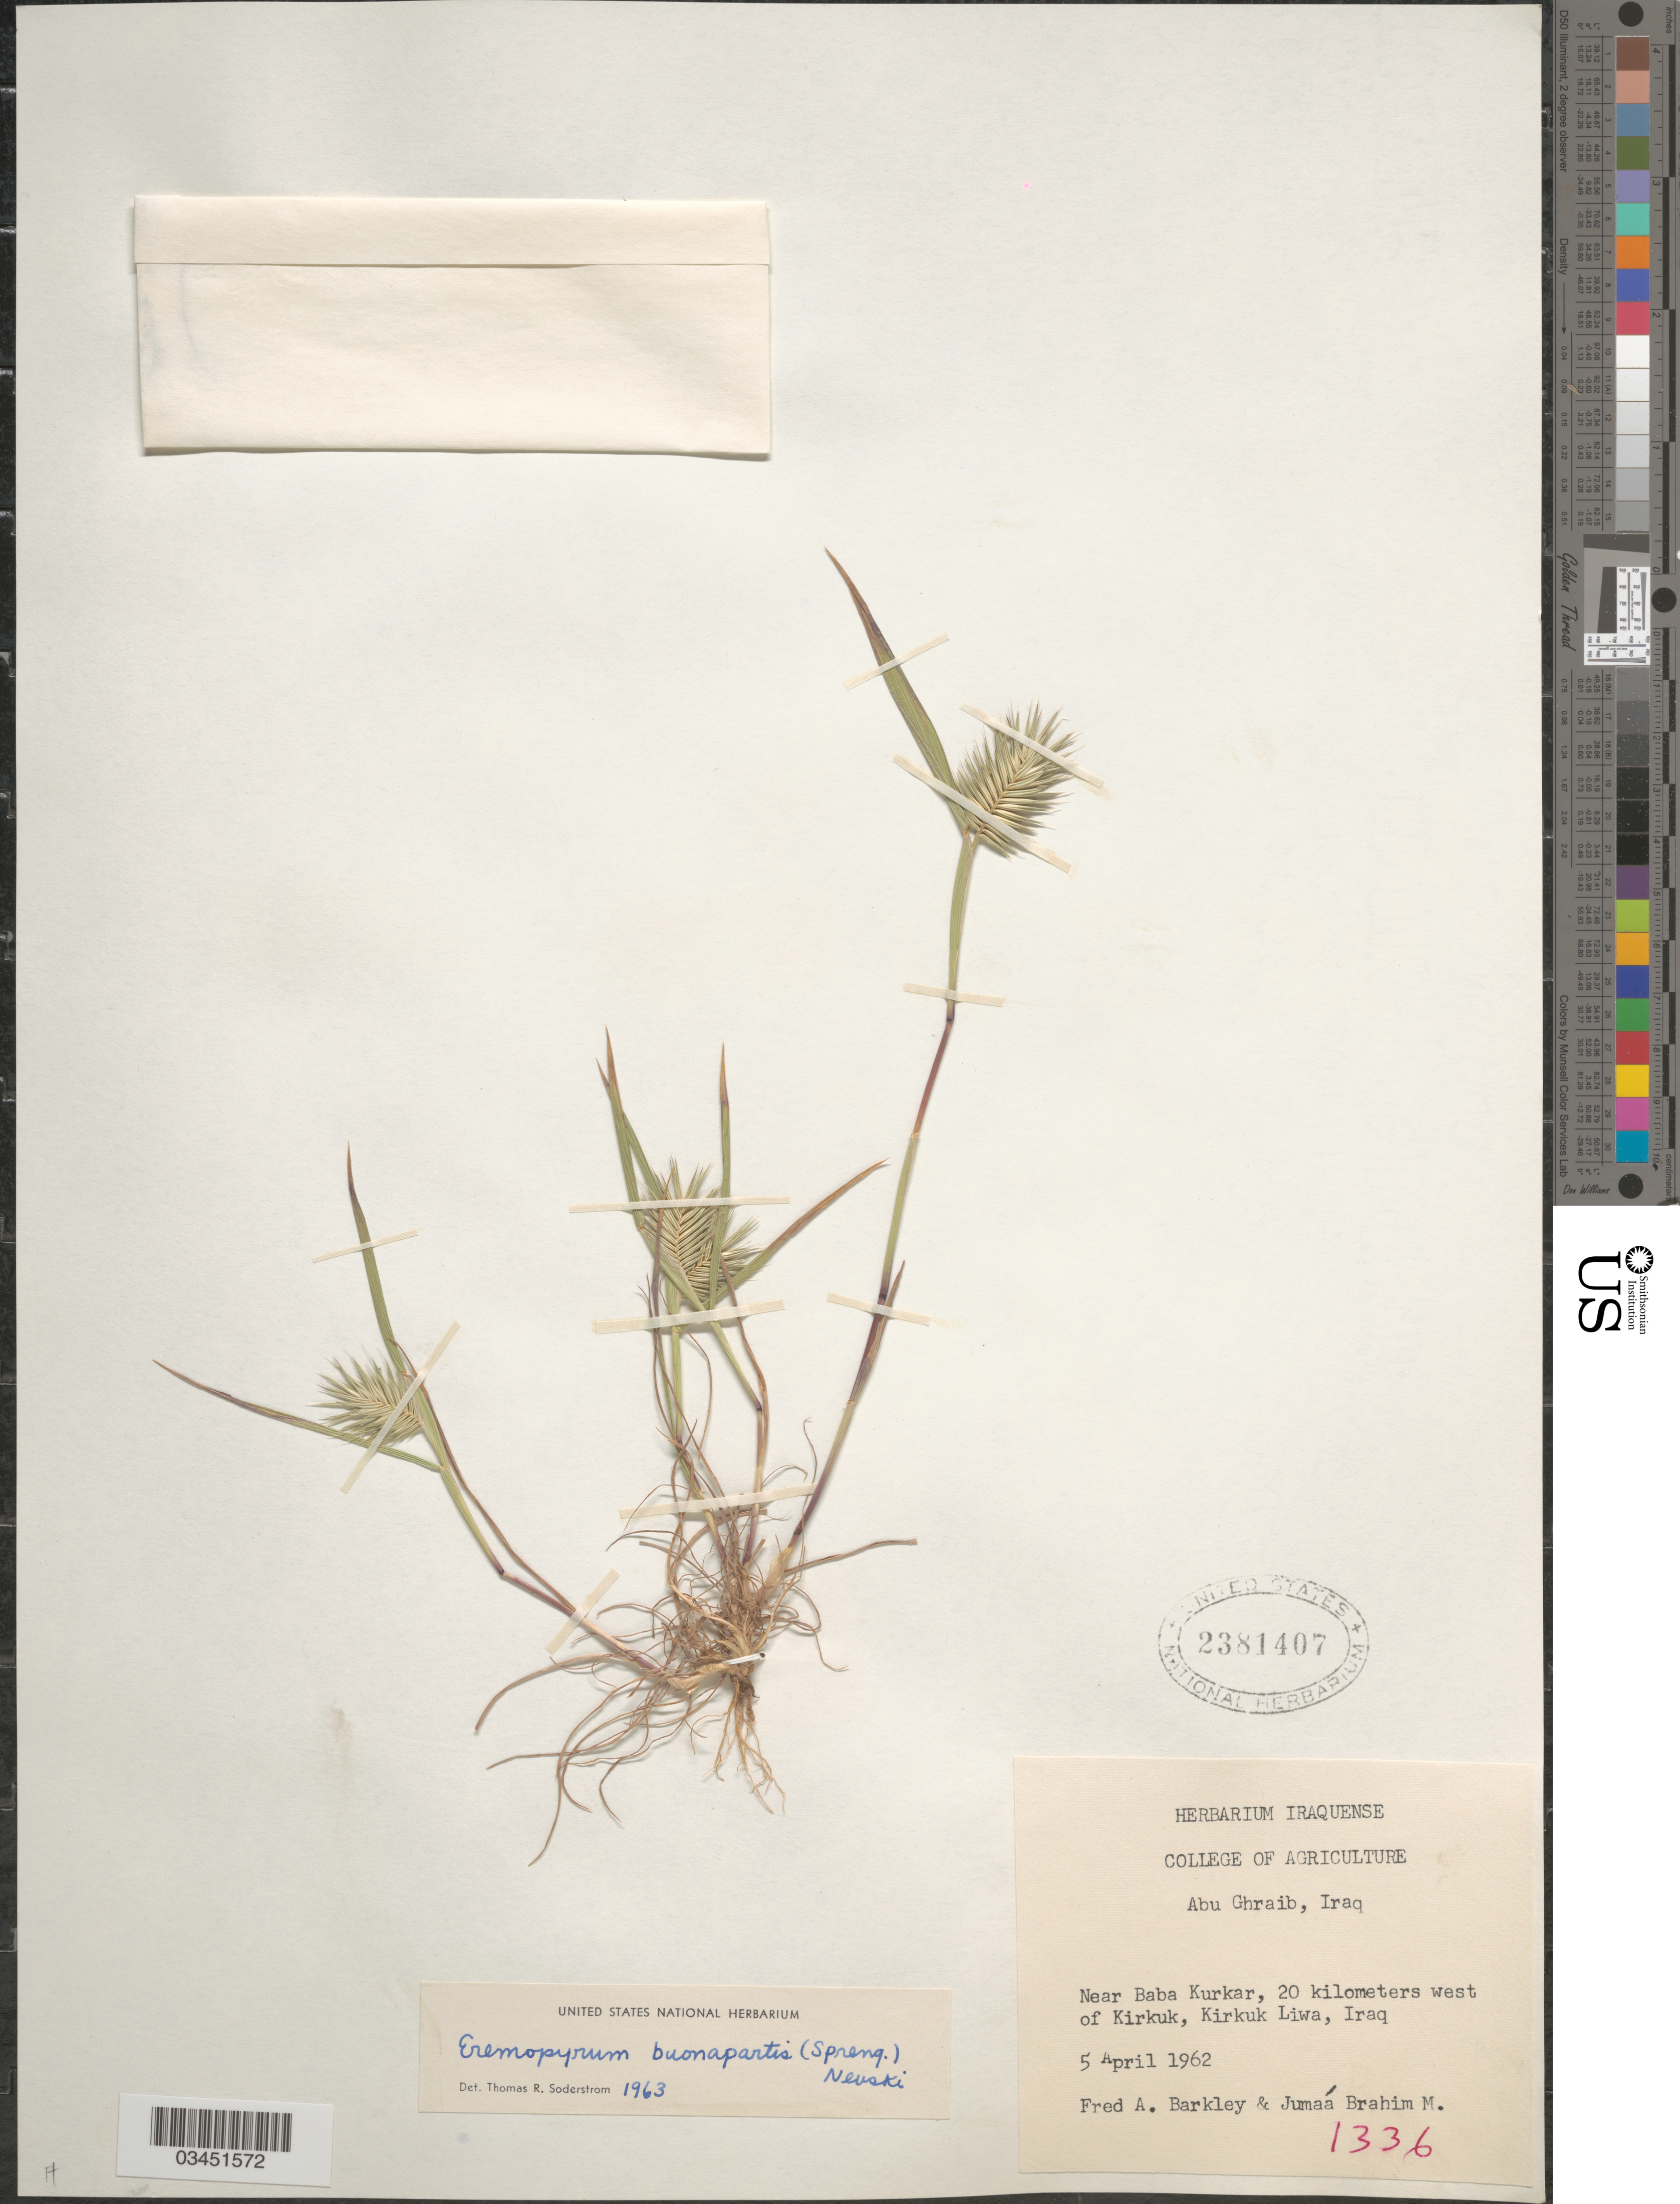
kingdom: Plantae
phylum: Tracheophyta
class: Liliopsida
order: Poales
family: Poaceae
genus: Eremopyrum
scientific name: Eremopyrum bonaepartis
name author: (Spreng.) Nevski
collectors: F. A. Barkley & Brahim M., J.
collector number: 1336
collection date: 1962-04-05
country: Iraq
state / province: Kirkūk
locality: Near Baba Kurkar, 20 kilometers west of Kirkuk, Kirkuk Liwa.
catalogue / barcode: US 2381407